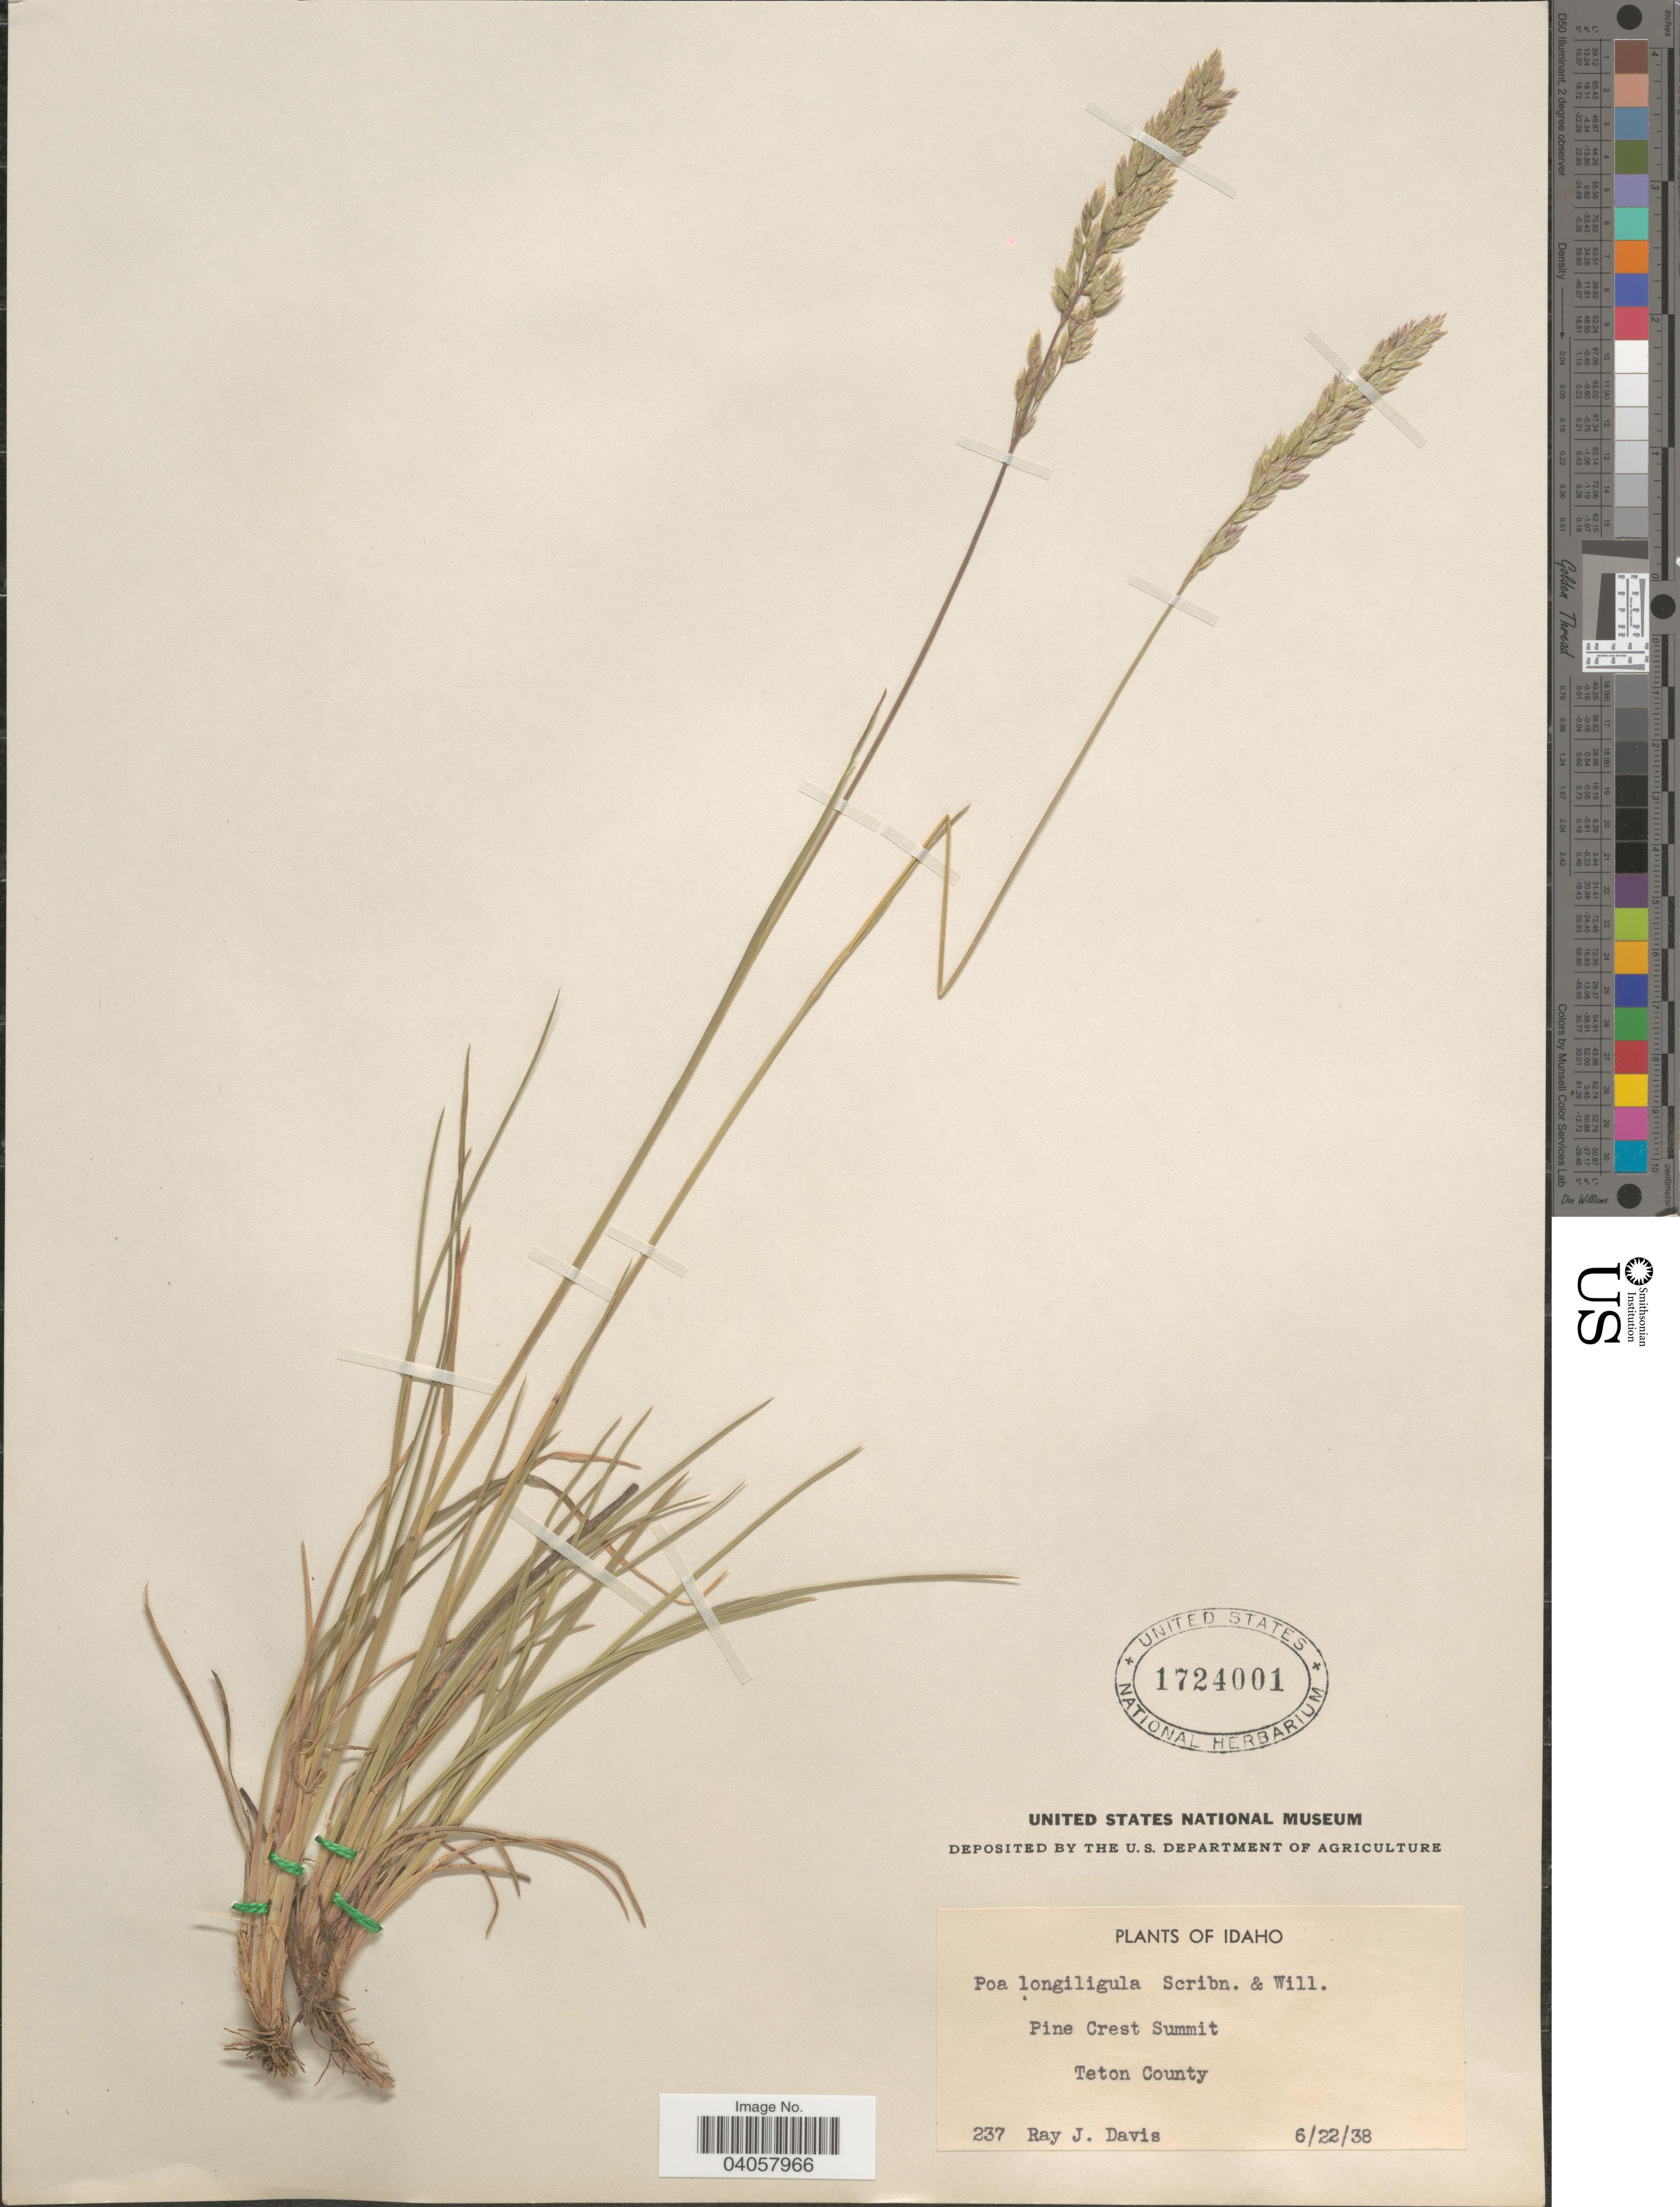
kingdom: Plantae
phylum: Tracheophyta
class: Liliopsida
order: Poales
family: Poaceae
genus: Poa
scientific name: Poa fendleriana subsp. longiligula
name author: (Scribn. & T.A. Williams) Soreng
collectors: R. Davis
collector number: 237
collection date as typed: Transcribed d/m/y: 22/6/38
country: United States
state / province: Idaho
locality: Pine Crest Summit. Teton County.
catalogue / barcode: US 1724001